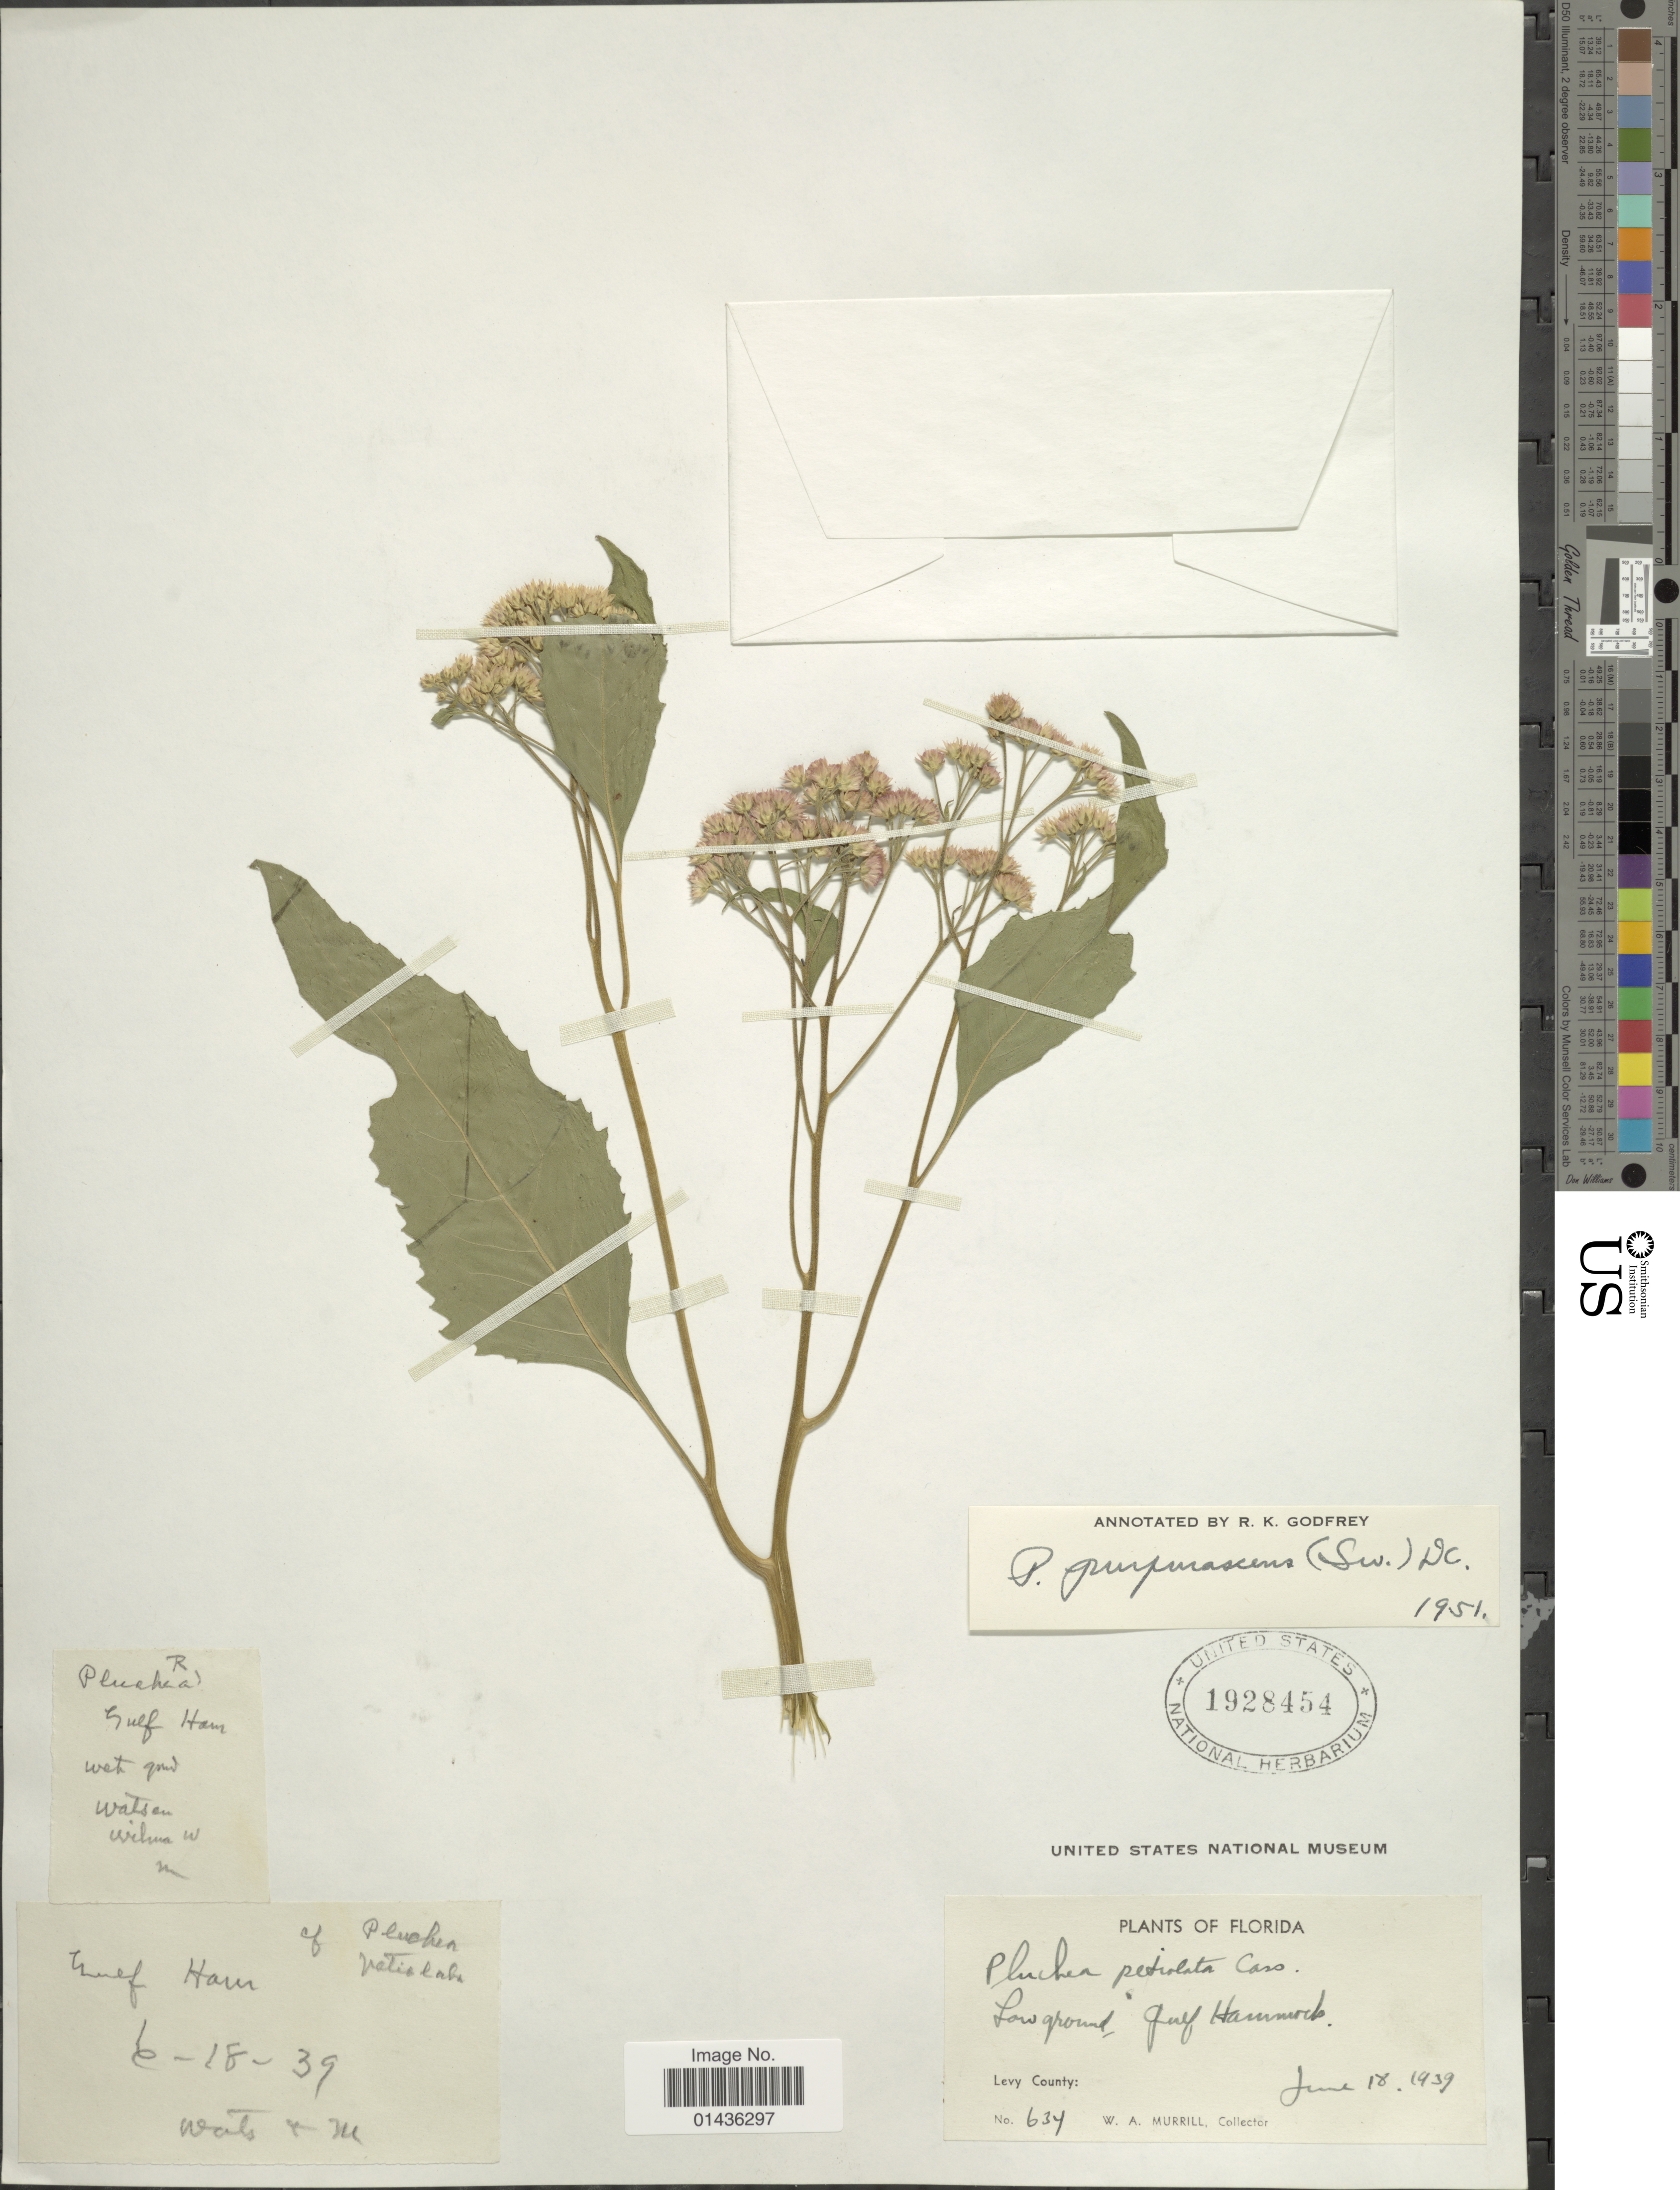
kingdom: Plantae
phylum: Tracheophyta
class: Magnoliopsida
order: Asterales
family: Asteraceae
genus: Pluchea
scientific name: Pluchea odorata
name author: (L.) Cass.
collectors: W. A. Murrill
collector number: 634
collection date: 1939-06-18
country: United States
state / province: Florida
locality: Gulf Hammock, Levy County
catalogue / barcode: US 1928454